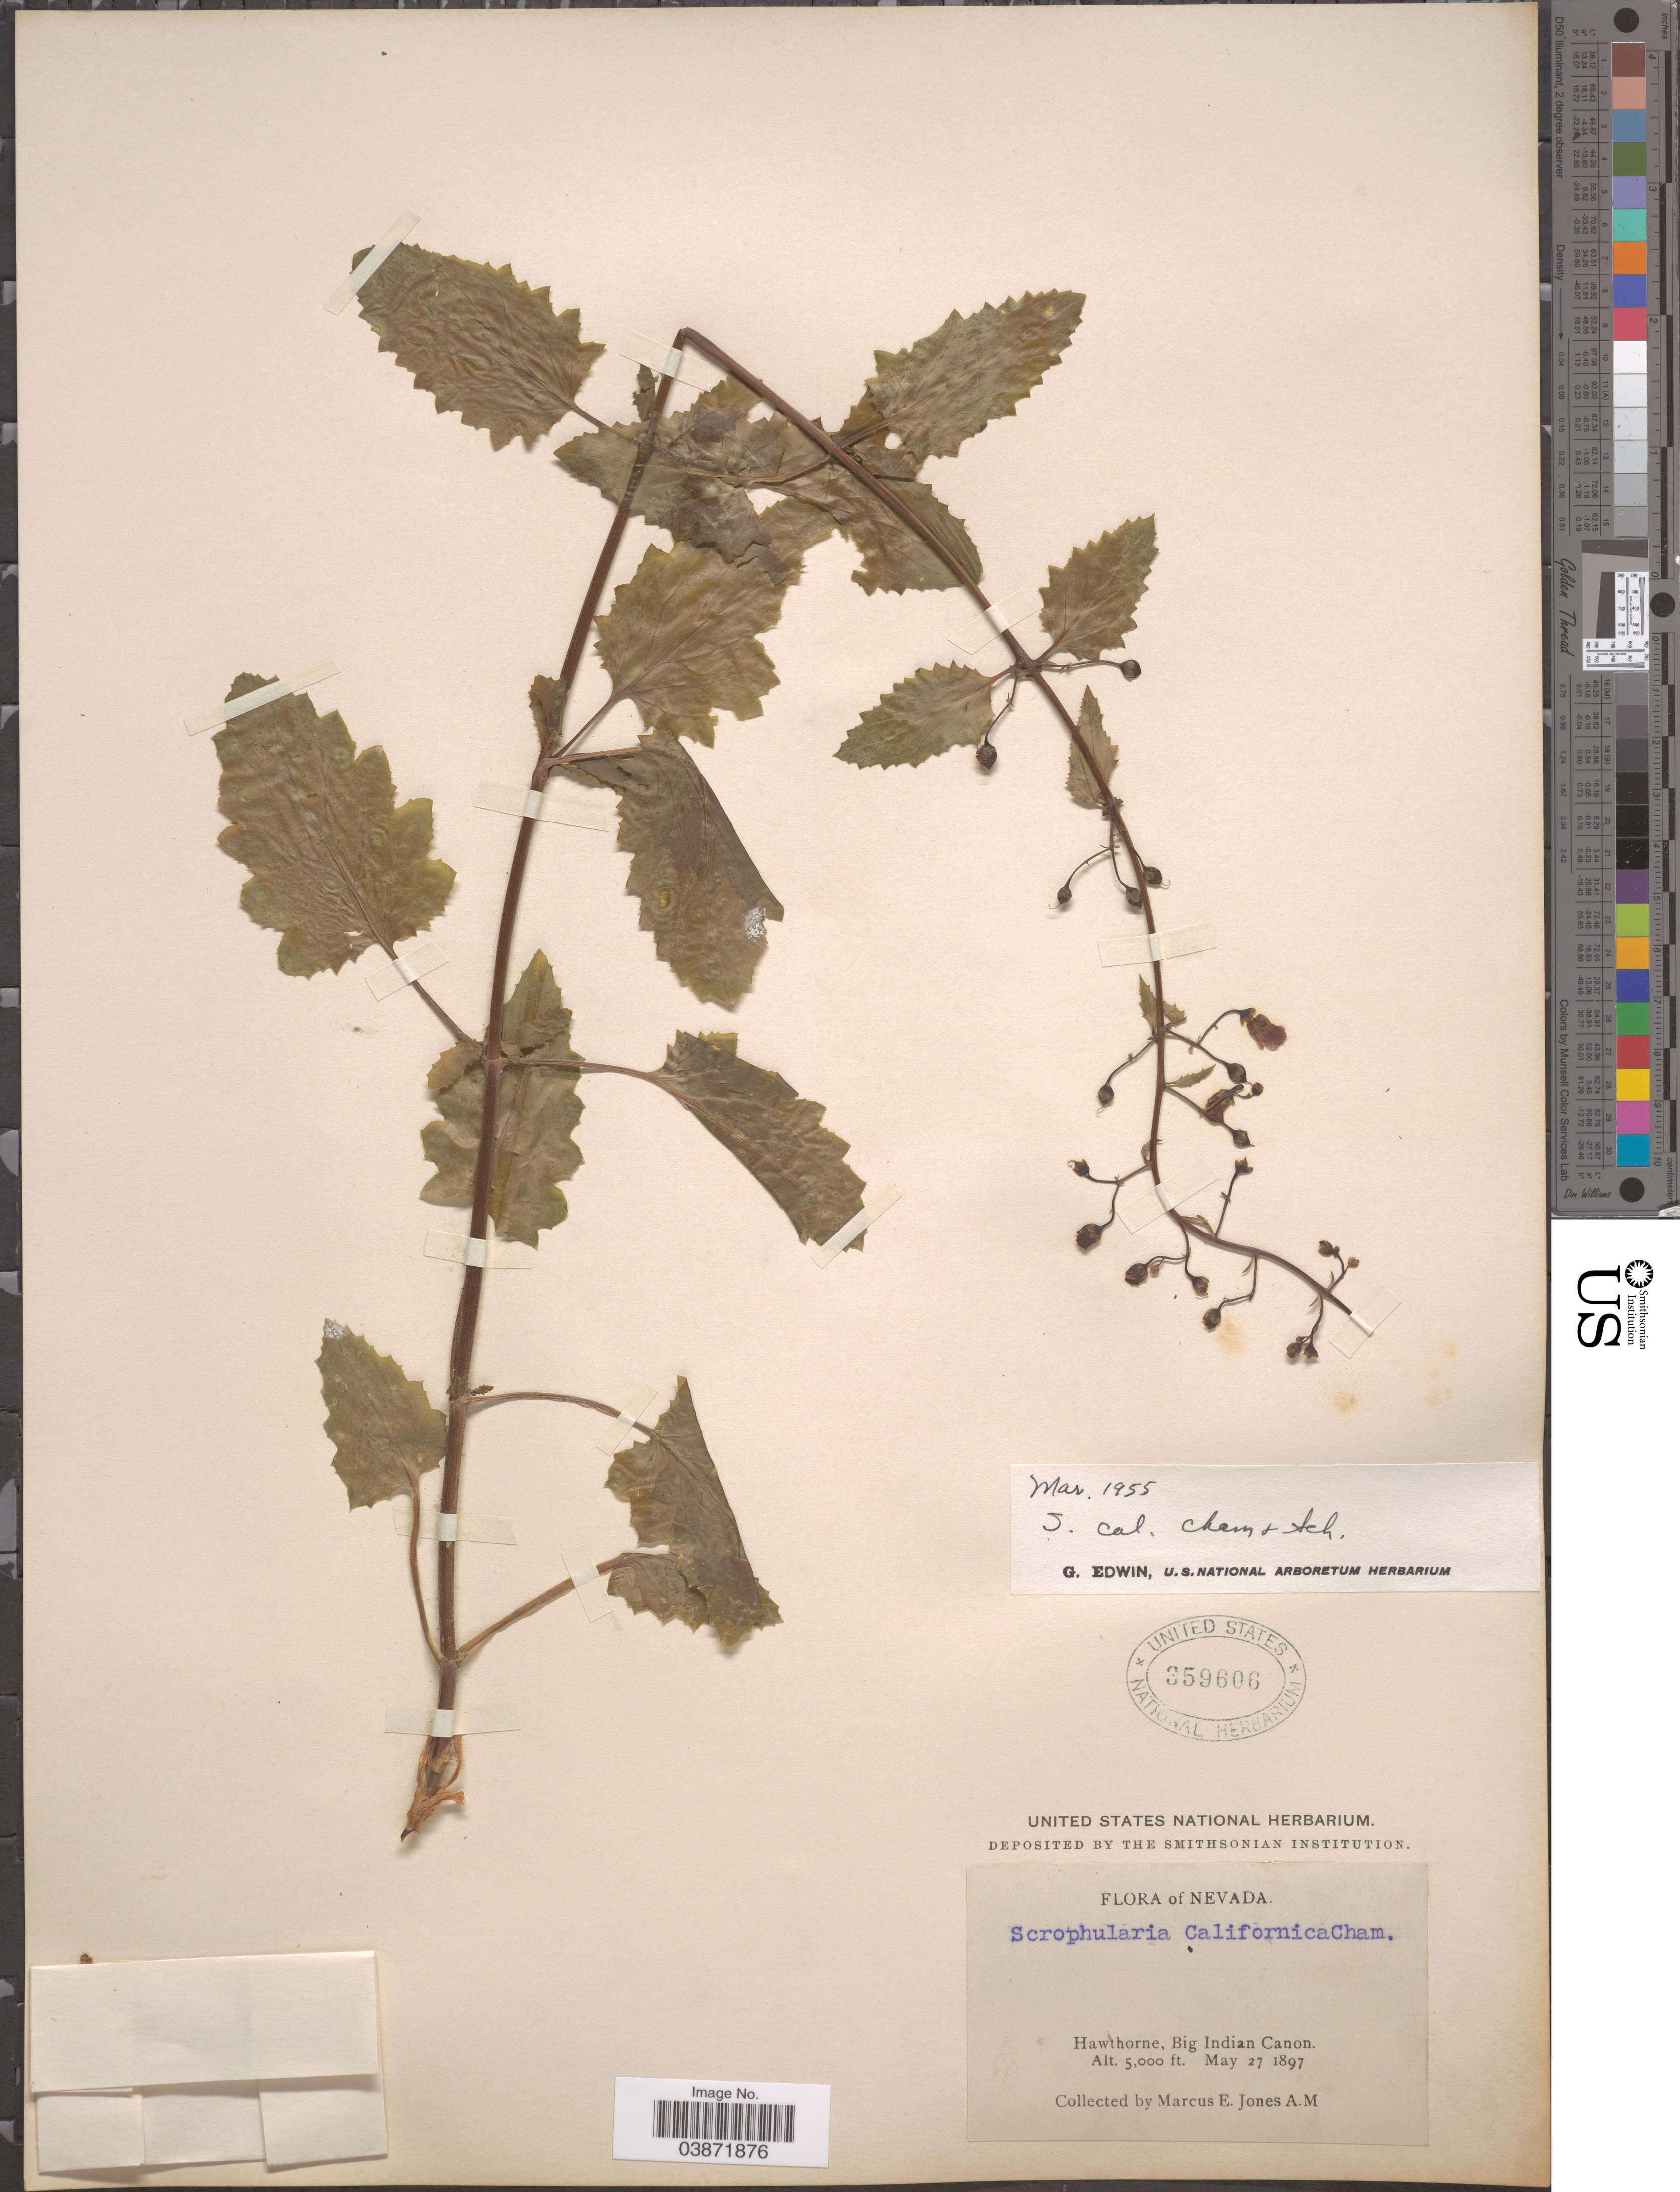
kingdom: Plantae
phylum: Tracheophyta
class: Magnoliopsida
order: Lamiales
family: Scrophulariaceae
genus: Scrophularia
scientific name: Scrophularia californica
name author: Cham. & Schltdl.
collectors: M. E. Jones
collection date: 1897-05-27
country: United States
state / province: Nevada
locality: Hawthorne, Big Indian Canon.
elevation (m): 1524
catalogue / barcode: US 359606